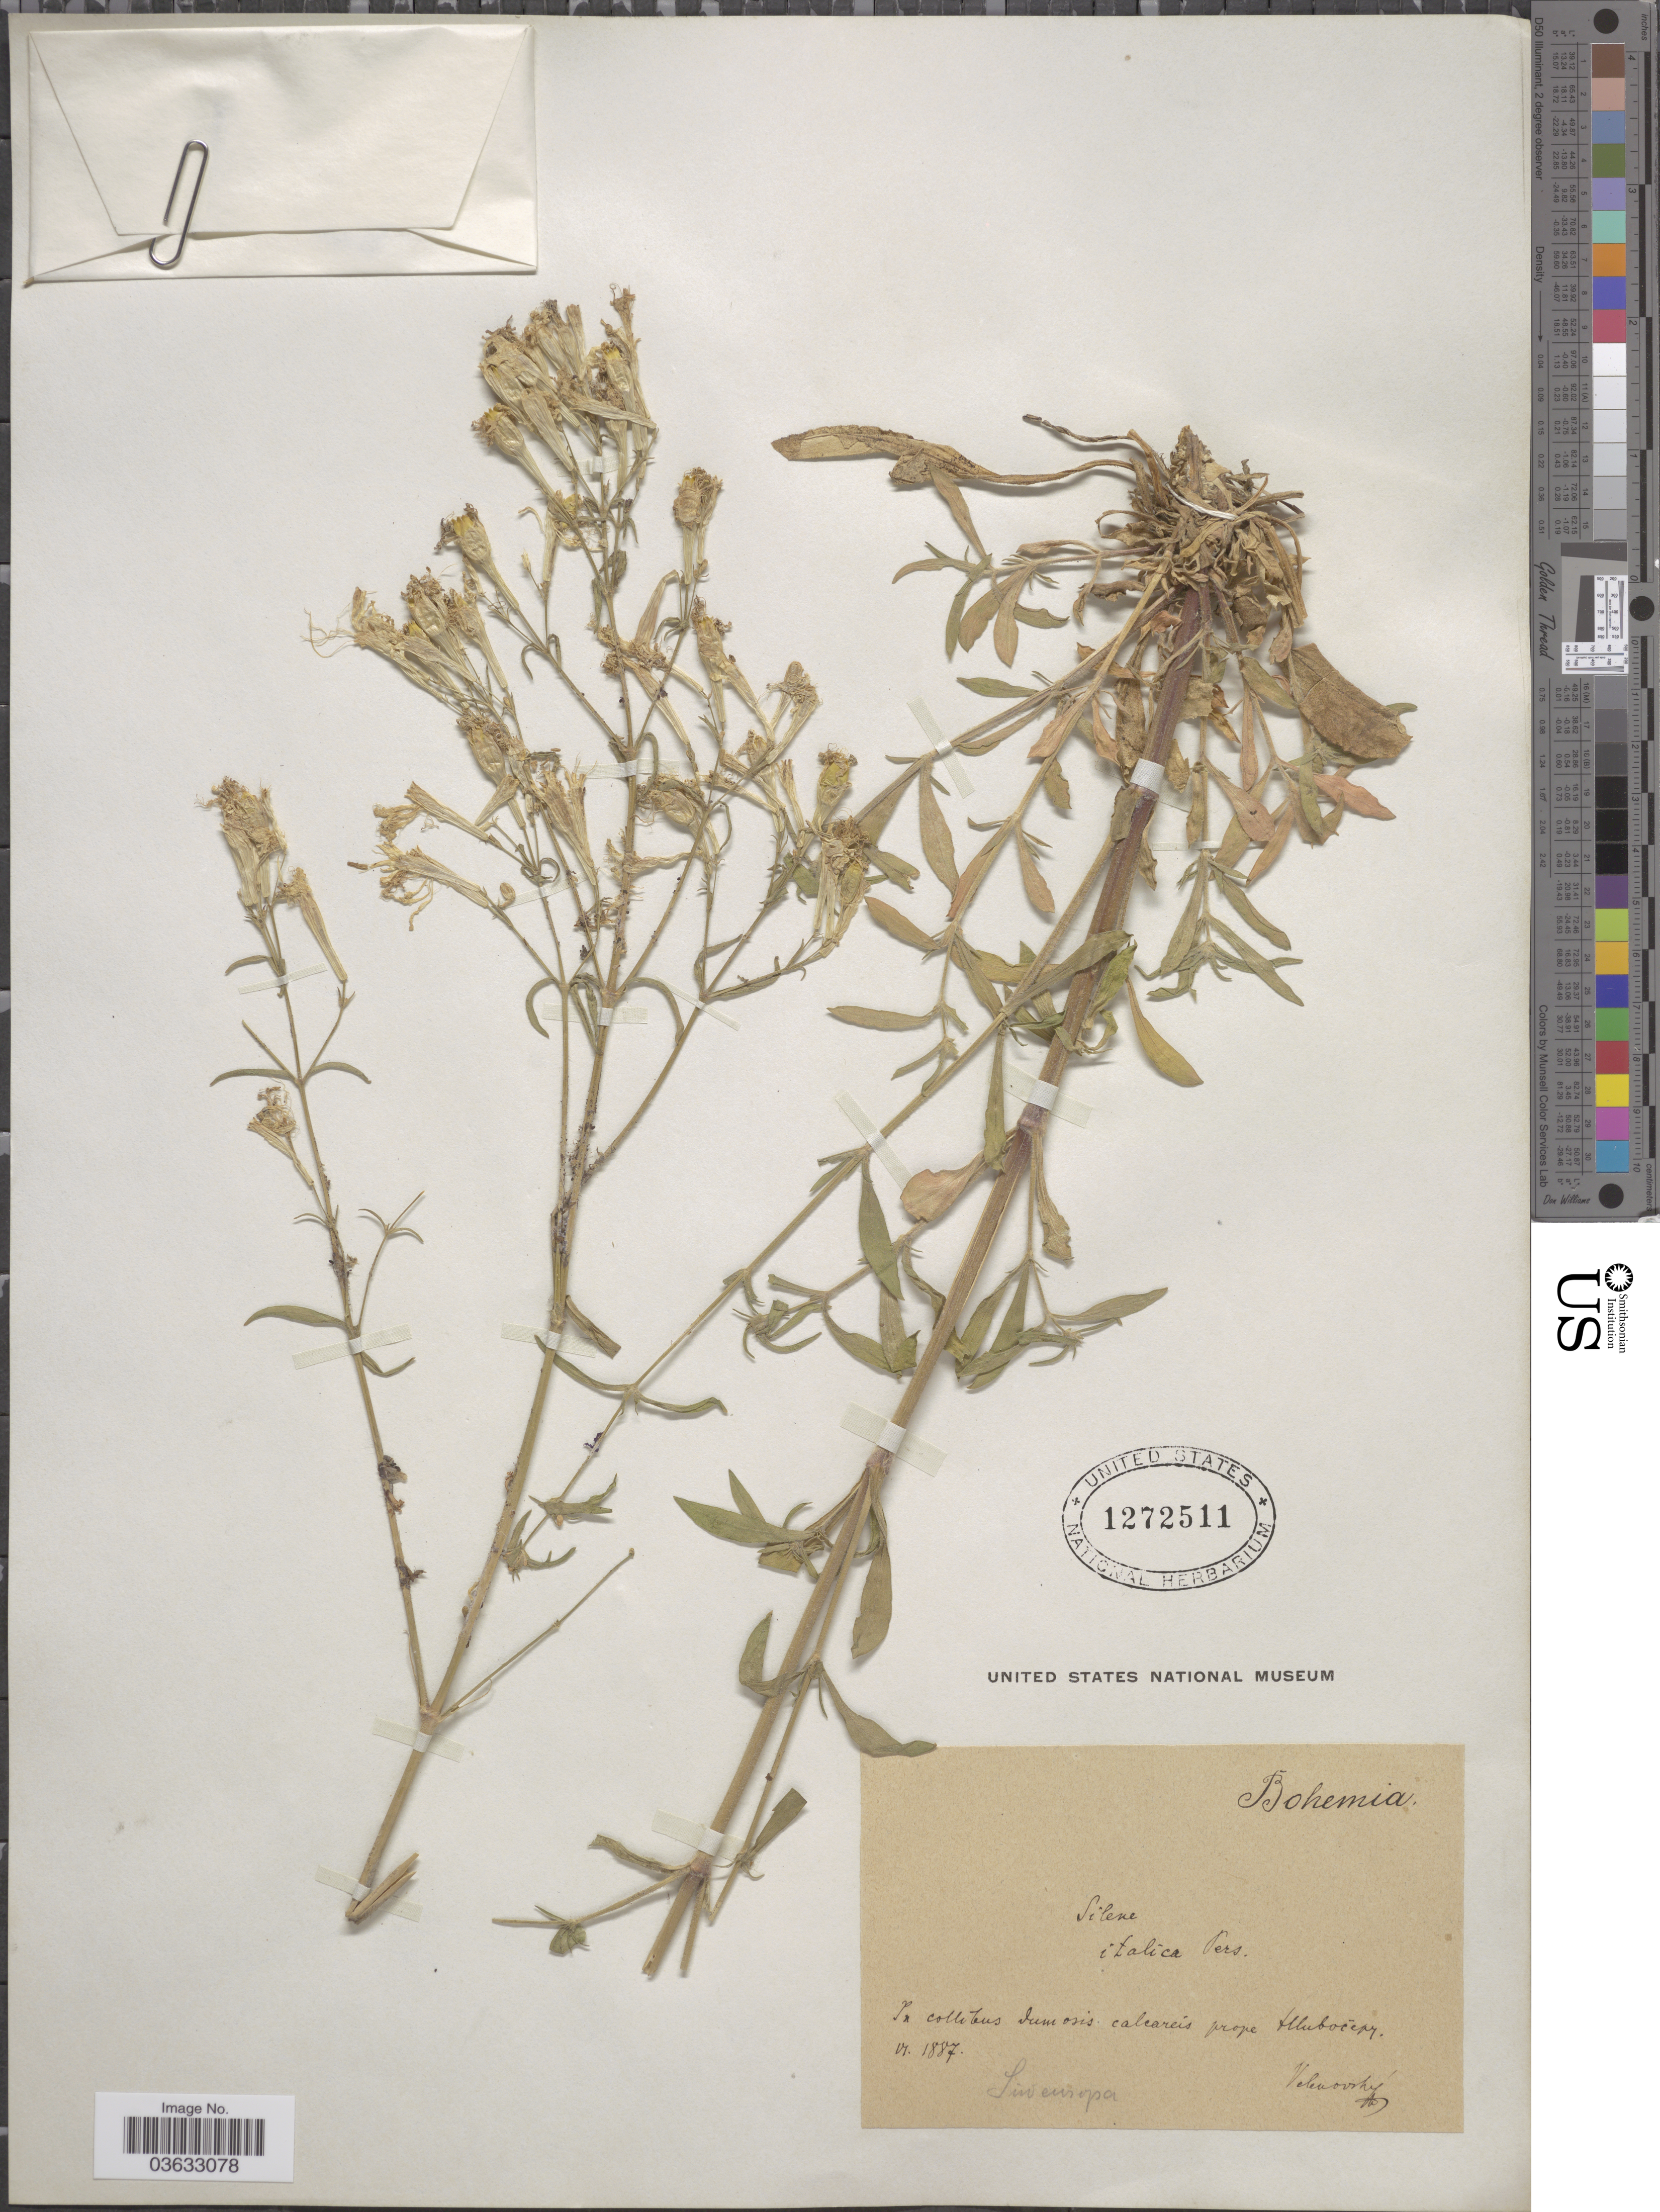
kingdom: Plantae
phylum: Tracheophyta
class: Magnoliopsida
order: Caryophyllales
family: Caryophyllaceae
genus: Silene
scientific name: Silene italica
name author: (L.) Pers.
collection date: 1887-06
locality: In collibus dumosis. calcareis prope Hluboceby [interpreted].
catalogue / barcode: US 1272511